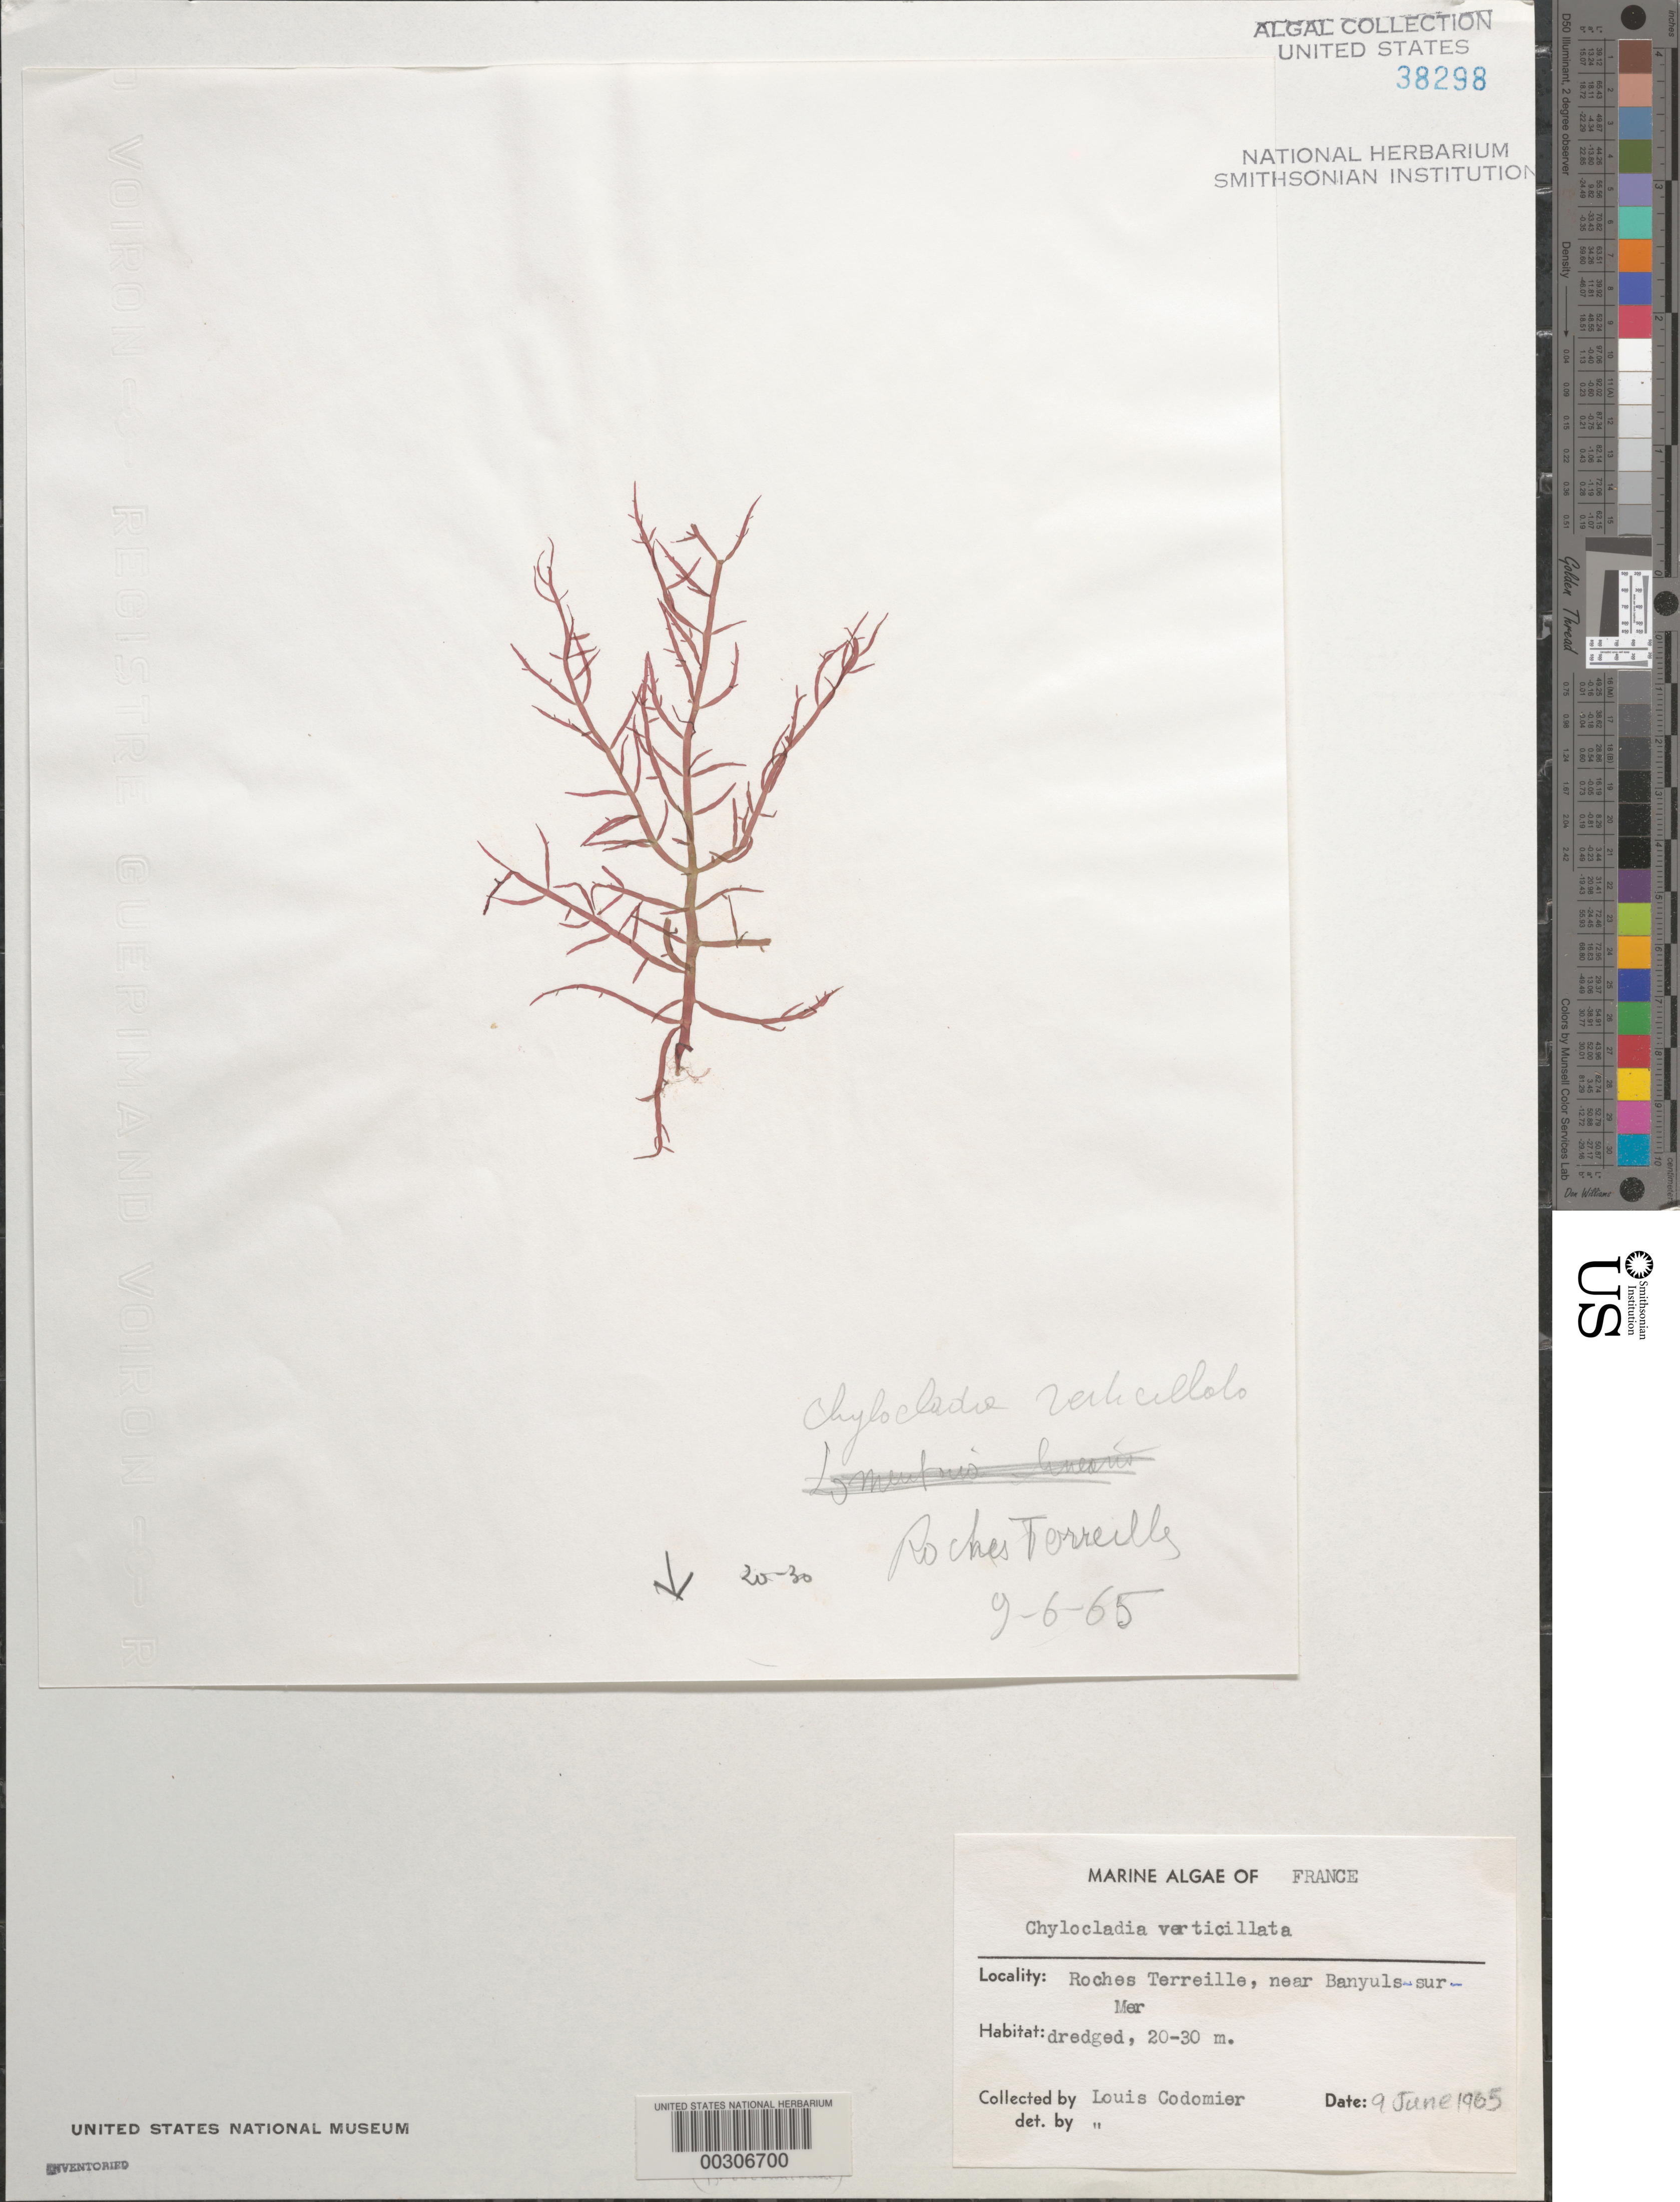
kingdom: Plantae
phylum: Rhodophyta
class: Florideophyceae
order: Rhodymeniales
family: Champiaceae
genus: Chylocladia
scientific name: Chylocladia verticillata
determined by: Codomier, L.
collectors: L. Codomier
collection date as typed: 09 Jun 1965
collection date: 1965-06-09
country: France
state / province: Occitanie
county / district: Pyrénées-Orientales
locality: Roches Terreille, near Banyuls-sur-Mer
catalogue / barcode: US 38298